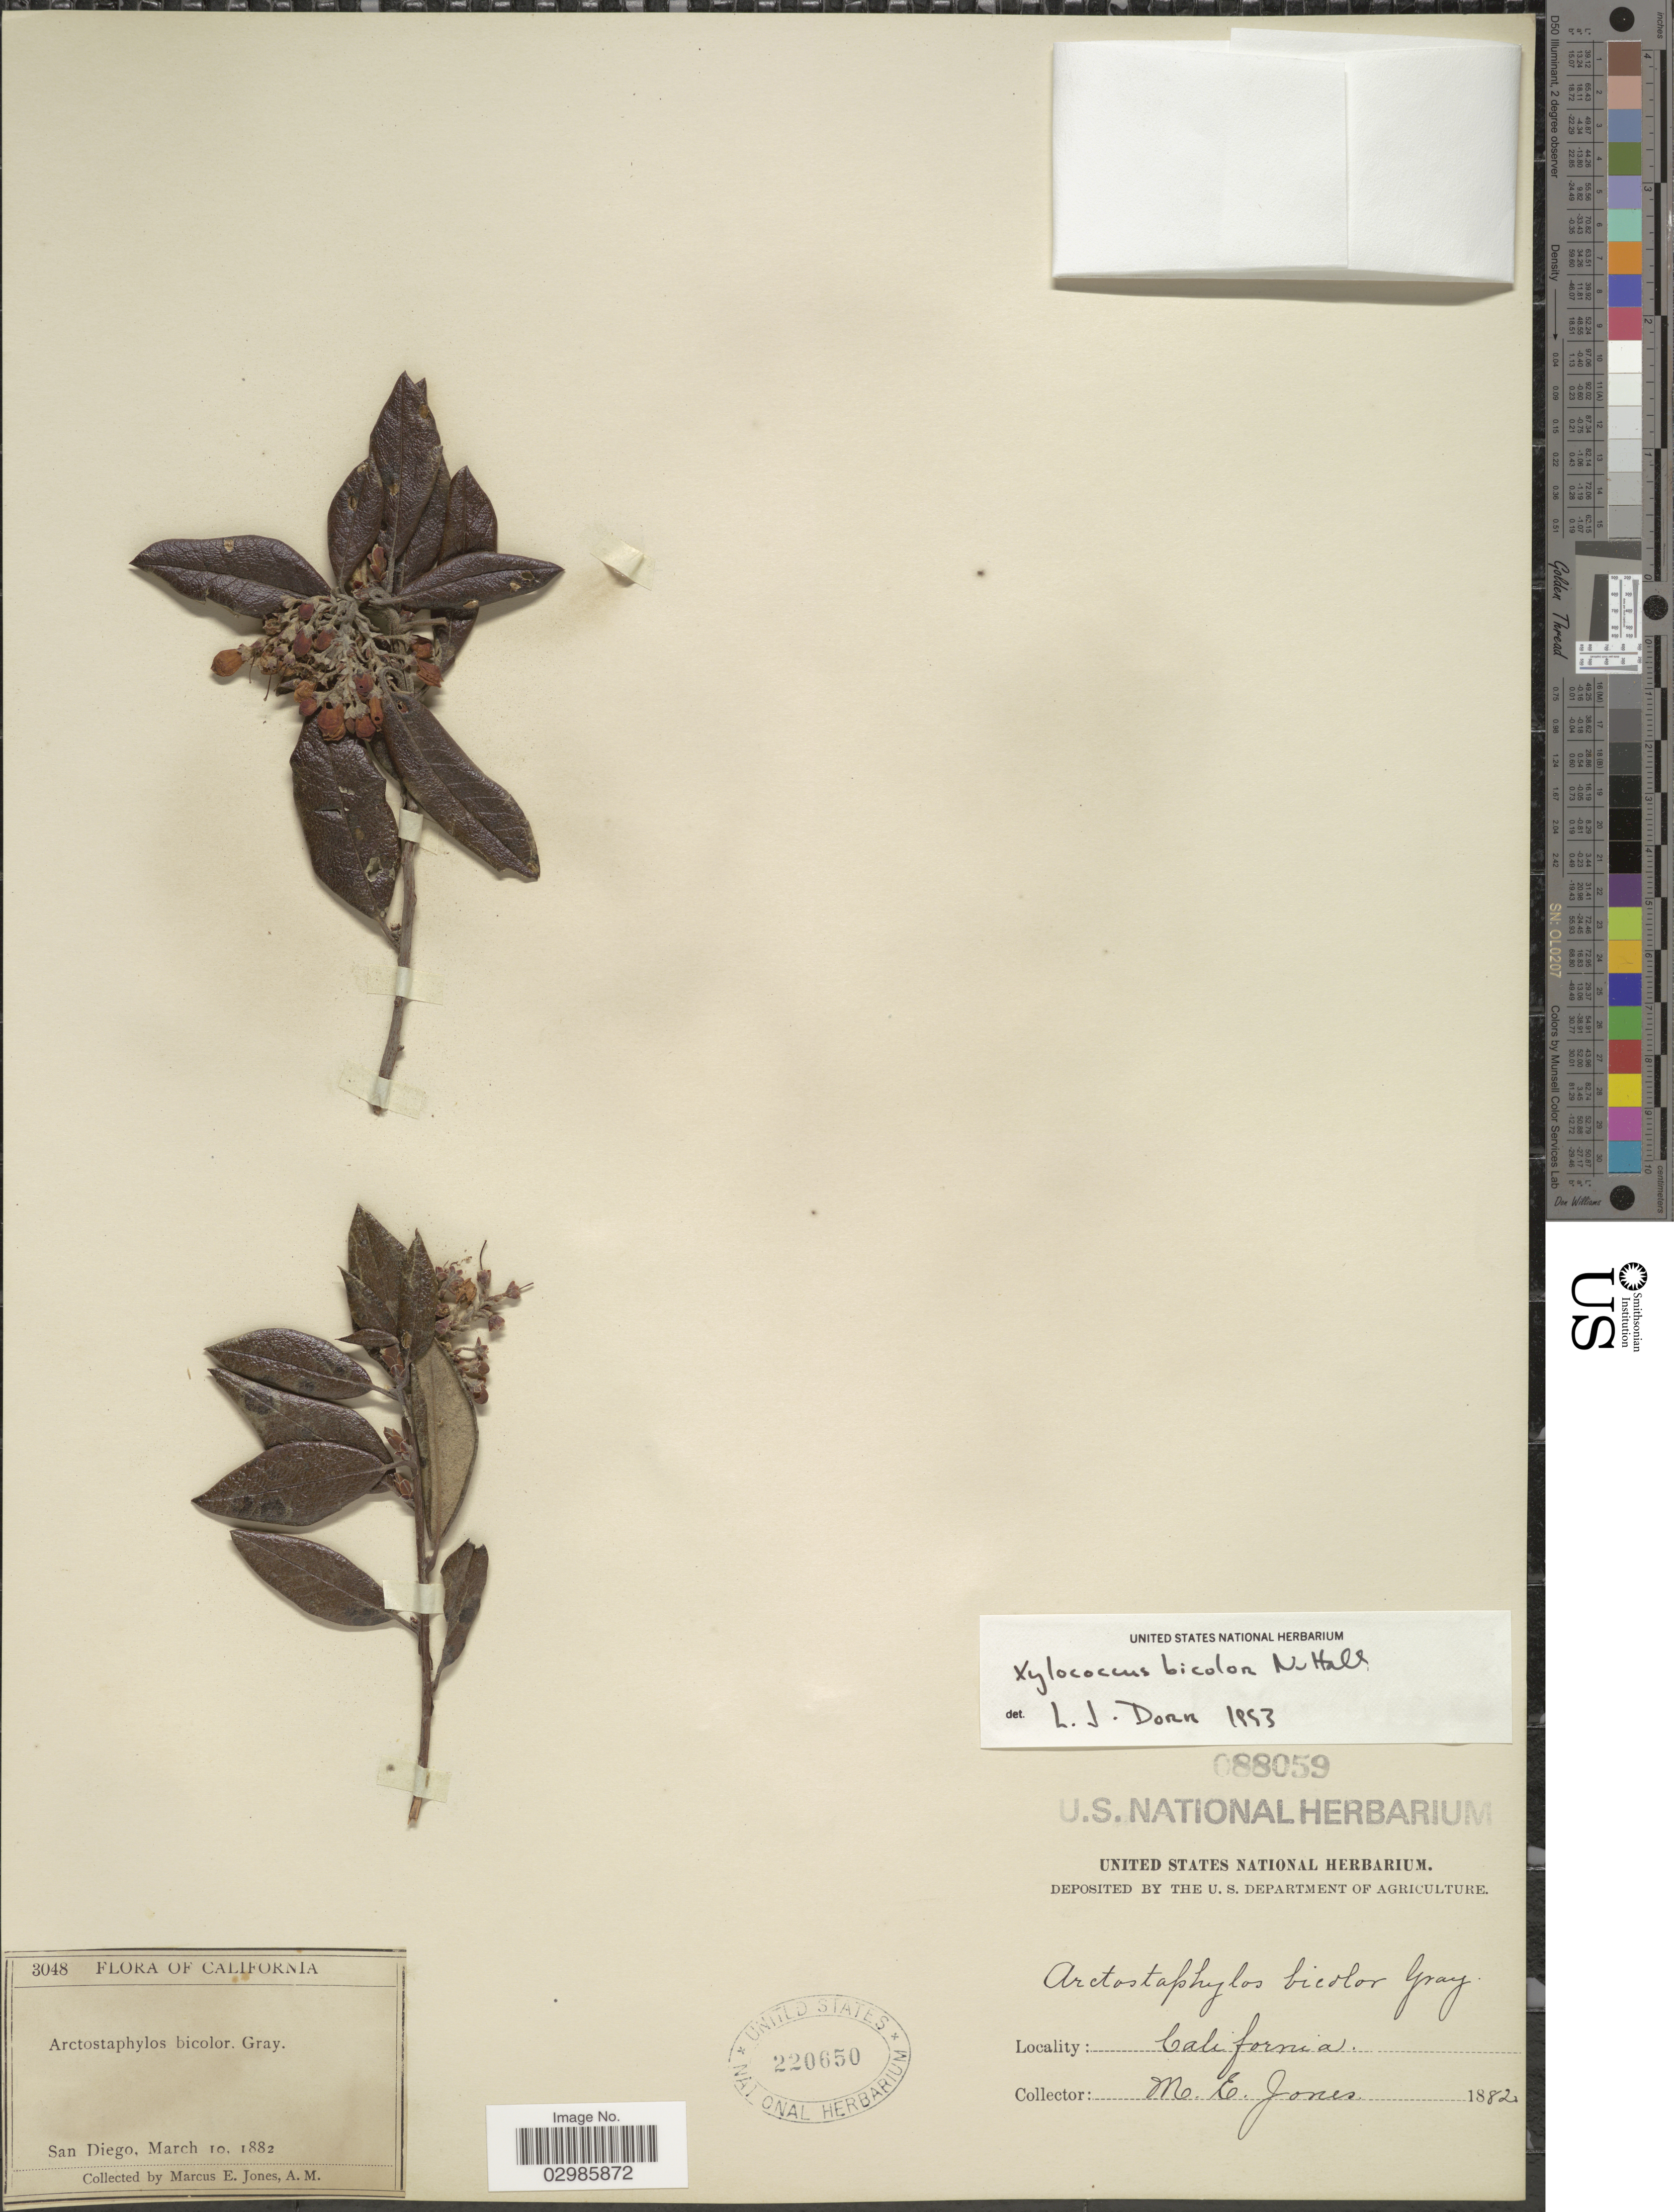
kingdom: Plantae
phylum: Tracheophyta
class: Magnoliopsida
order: Ericales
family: Ericaceae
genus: Xylococcus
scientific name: Xylococcus bicolor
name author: Nutt.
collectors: M. E. Jones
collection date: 1882-03-10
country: United States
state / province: California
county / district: San Diego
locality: San Diego.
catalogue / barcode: US 220650